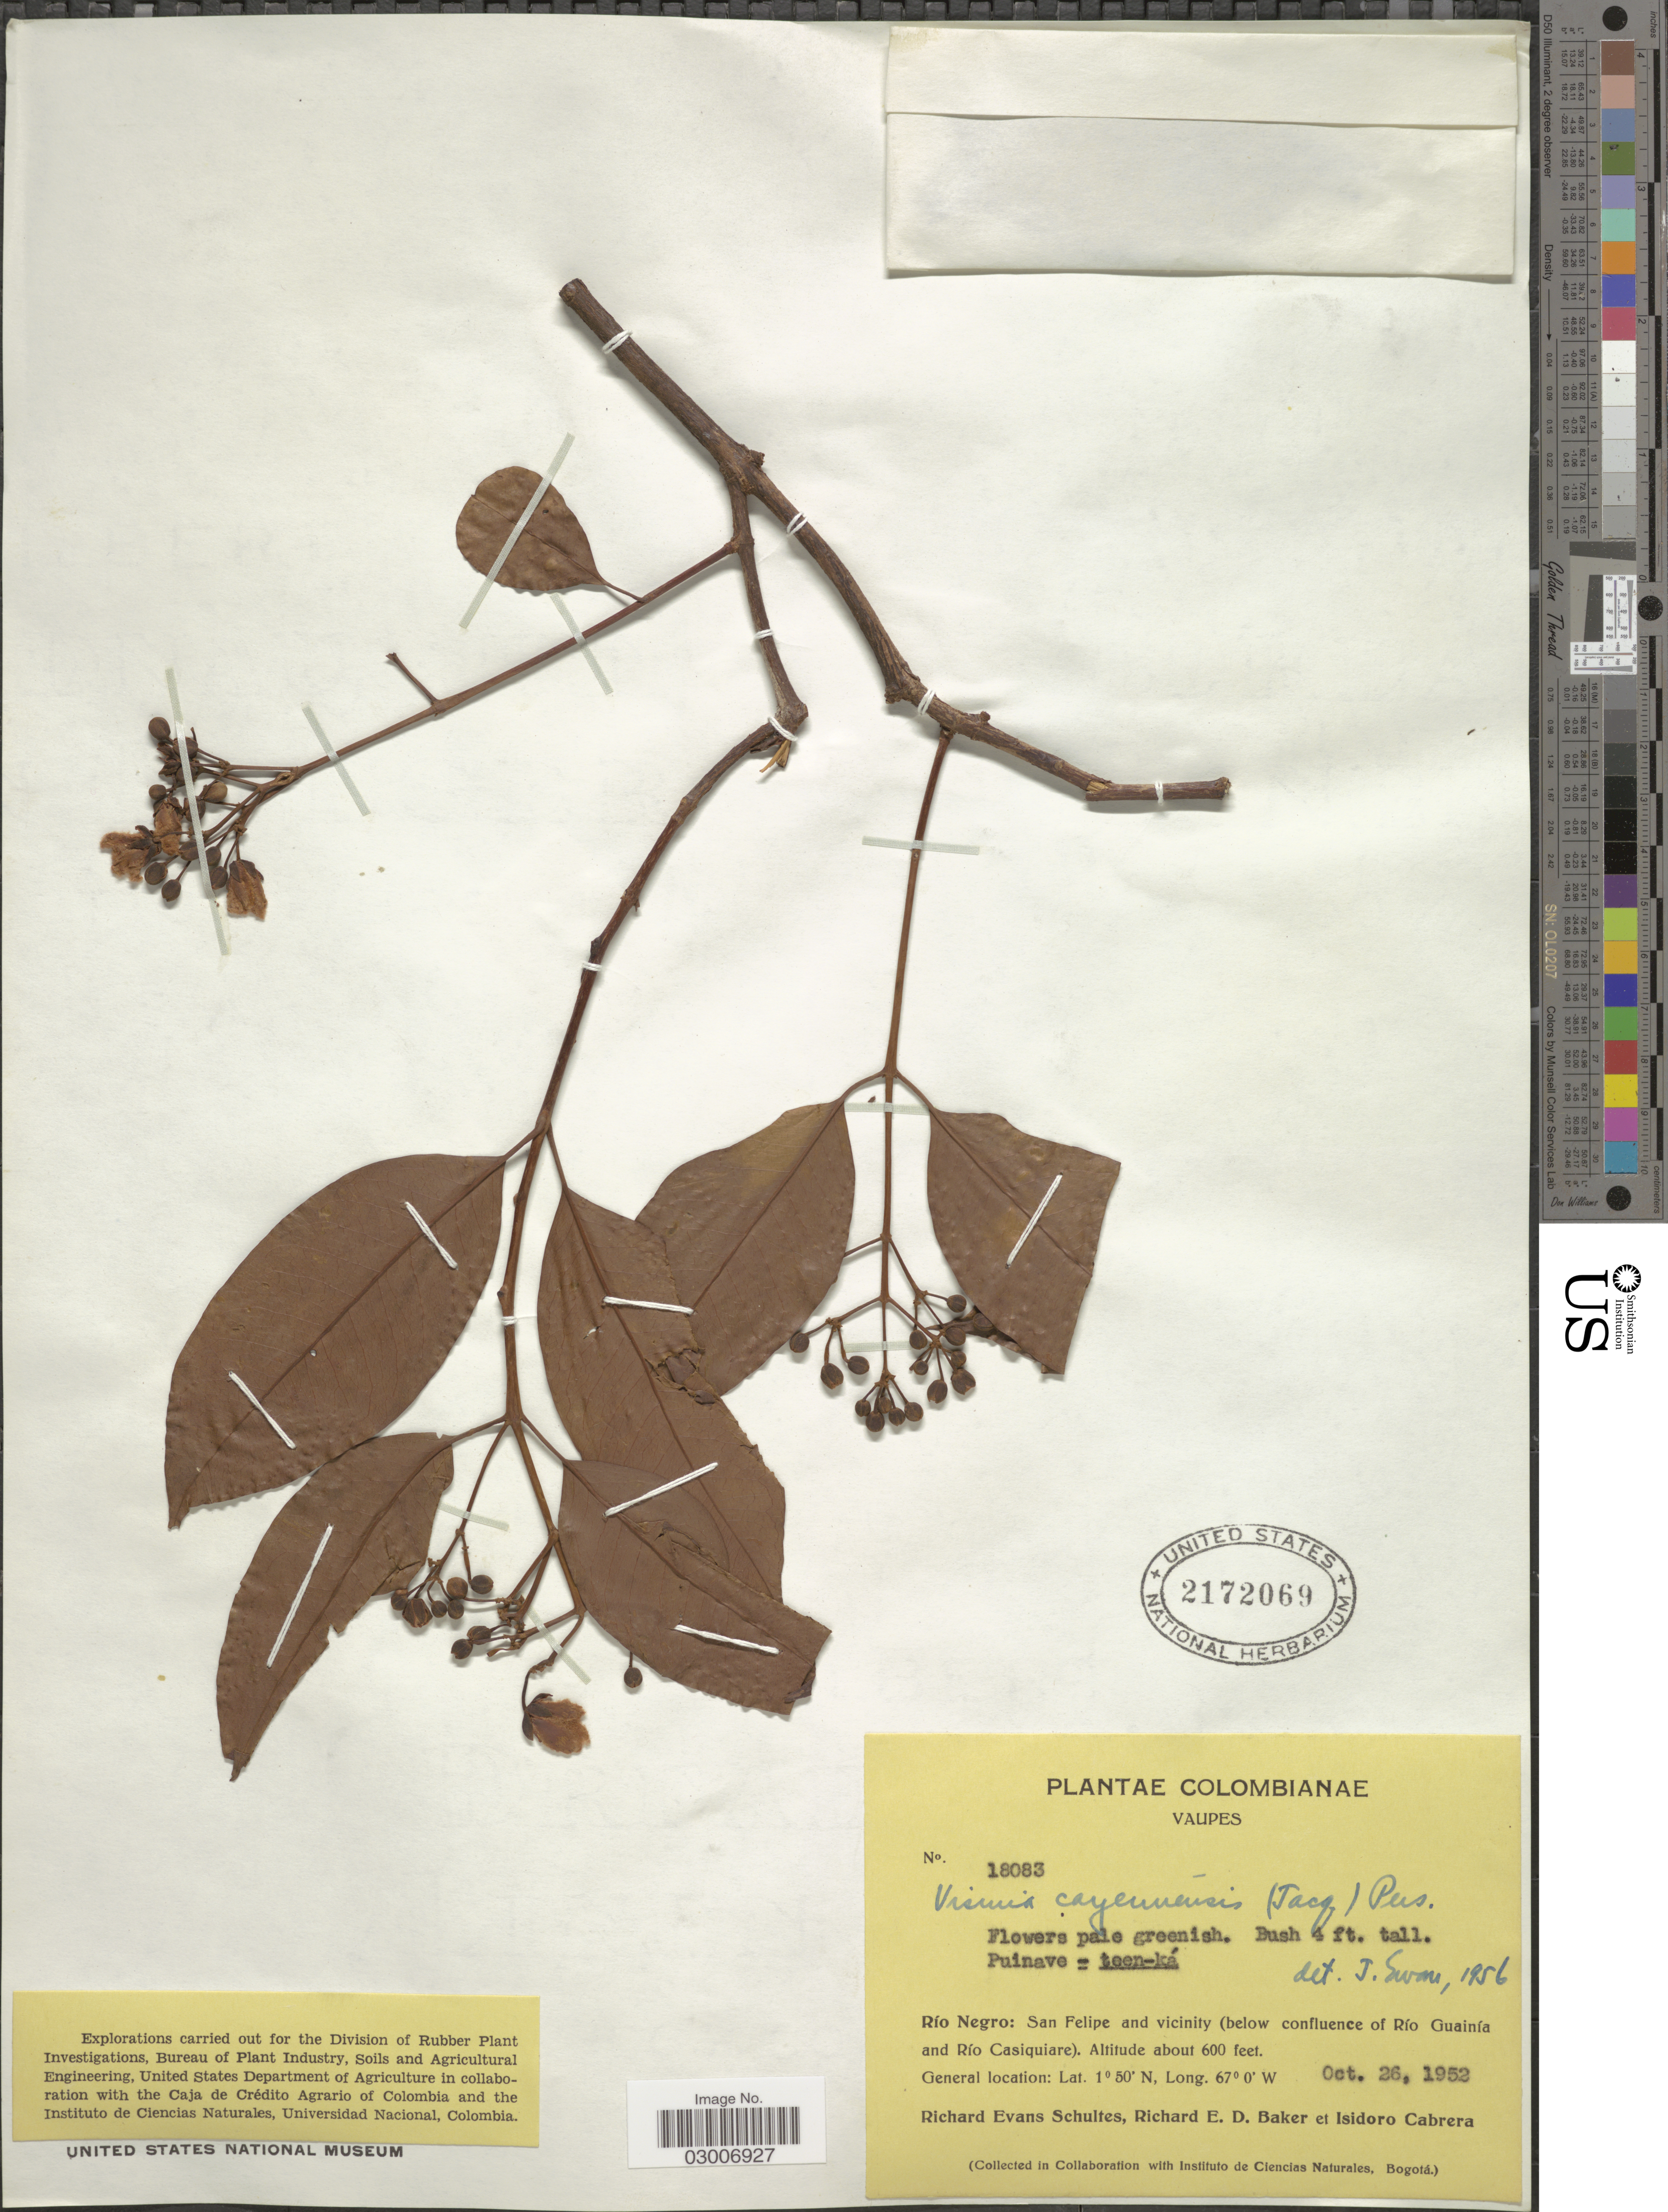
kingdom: Plantae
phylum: Tracheophyta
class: Magnoliopsida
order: Malpighiales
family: Hypericaceae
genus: Vismia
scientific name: Vismia plicatifolia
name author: Hochr.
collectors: R. E. Schultes, R. E. D. Baker & I. Cabrera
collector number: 18083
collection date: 1952-10-26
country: Colombia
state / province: Vaupés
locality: Río Negro: San Felipe and vicinity (below confluence of Río Guainía and Río Casiquaire).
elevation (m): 183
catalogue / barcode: US 2172069